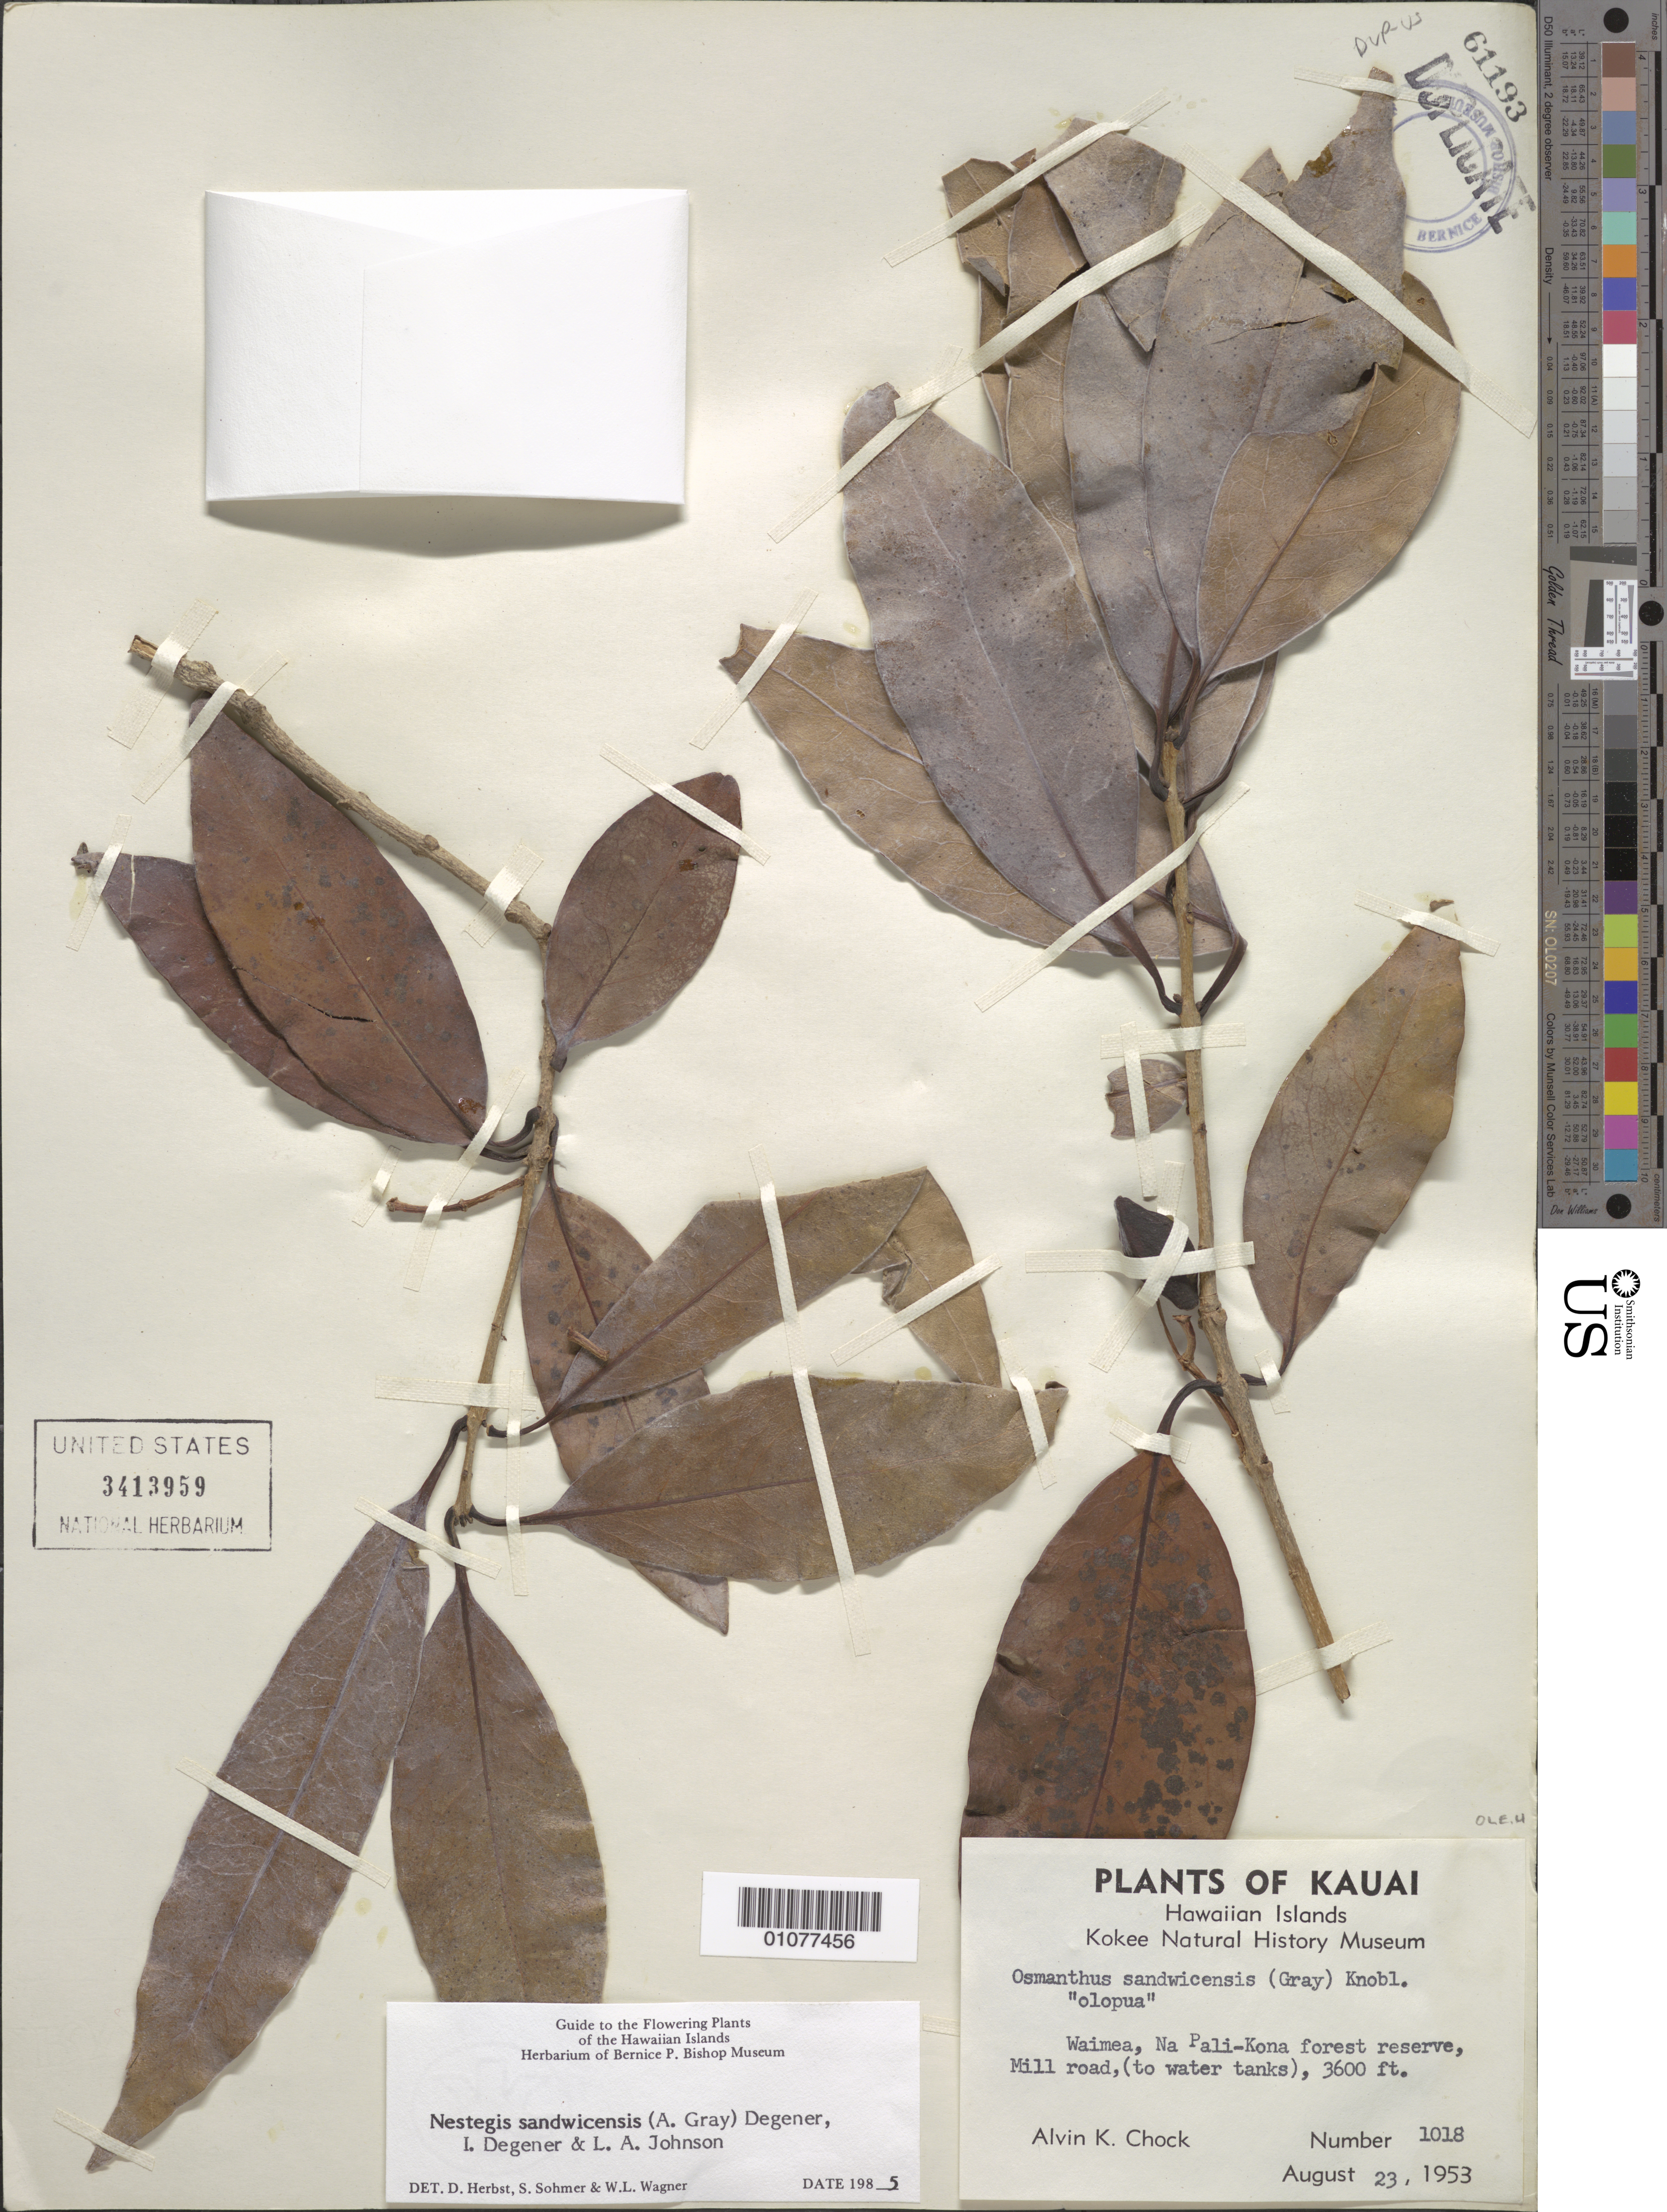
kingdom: Plantae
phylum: Tracheophyta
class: Magnoliopsida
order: Lamiales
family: Oleaceae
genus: Notelaea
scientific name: Notelaea sandwicensis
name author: (A. Gray) Hong-Wa & Besnard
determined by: Wagner, W. L., (BOT), Smithsonian Institution - National Museum of Natural History (UNITED STATES)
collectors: A. Chock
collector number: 1018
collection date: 1953-08-23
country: United States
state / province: Hawaii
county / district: Kauai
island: Kaua'i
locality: Waimea, Na Pali-Kona Forest Reserve, Mill road to water tanks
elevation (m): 1097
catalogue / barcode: US 3413959